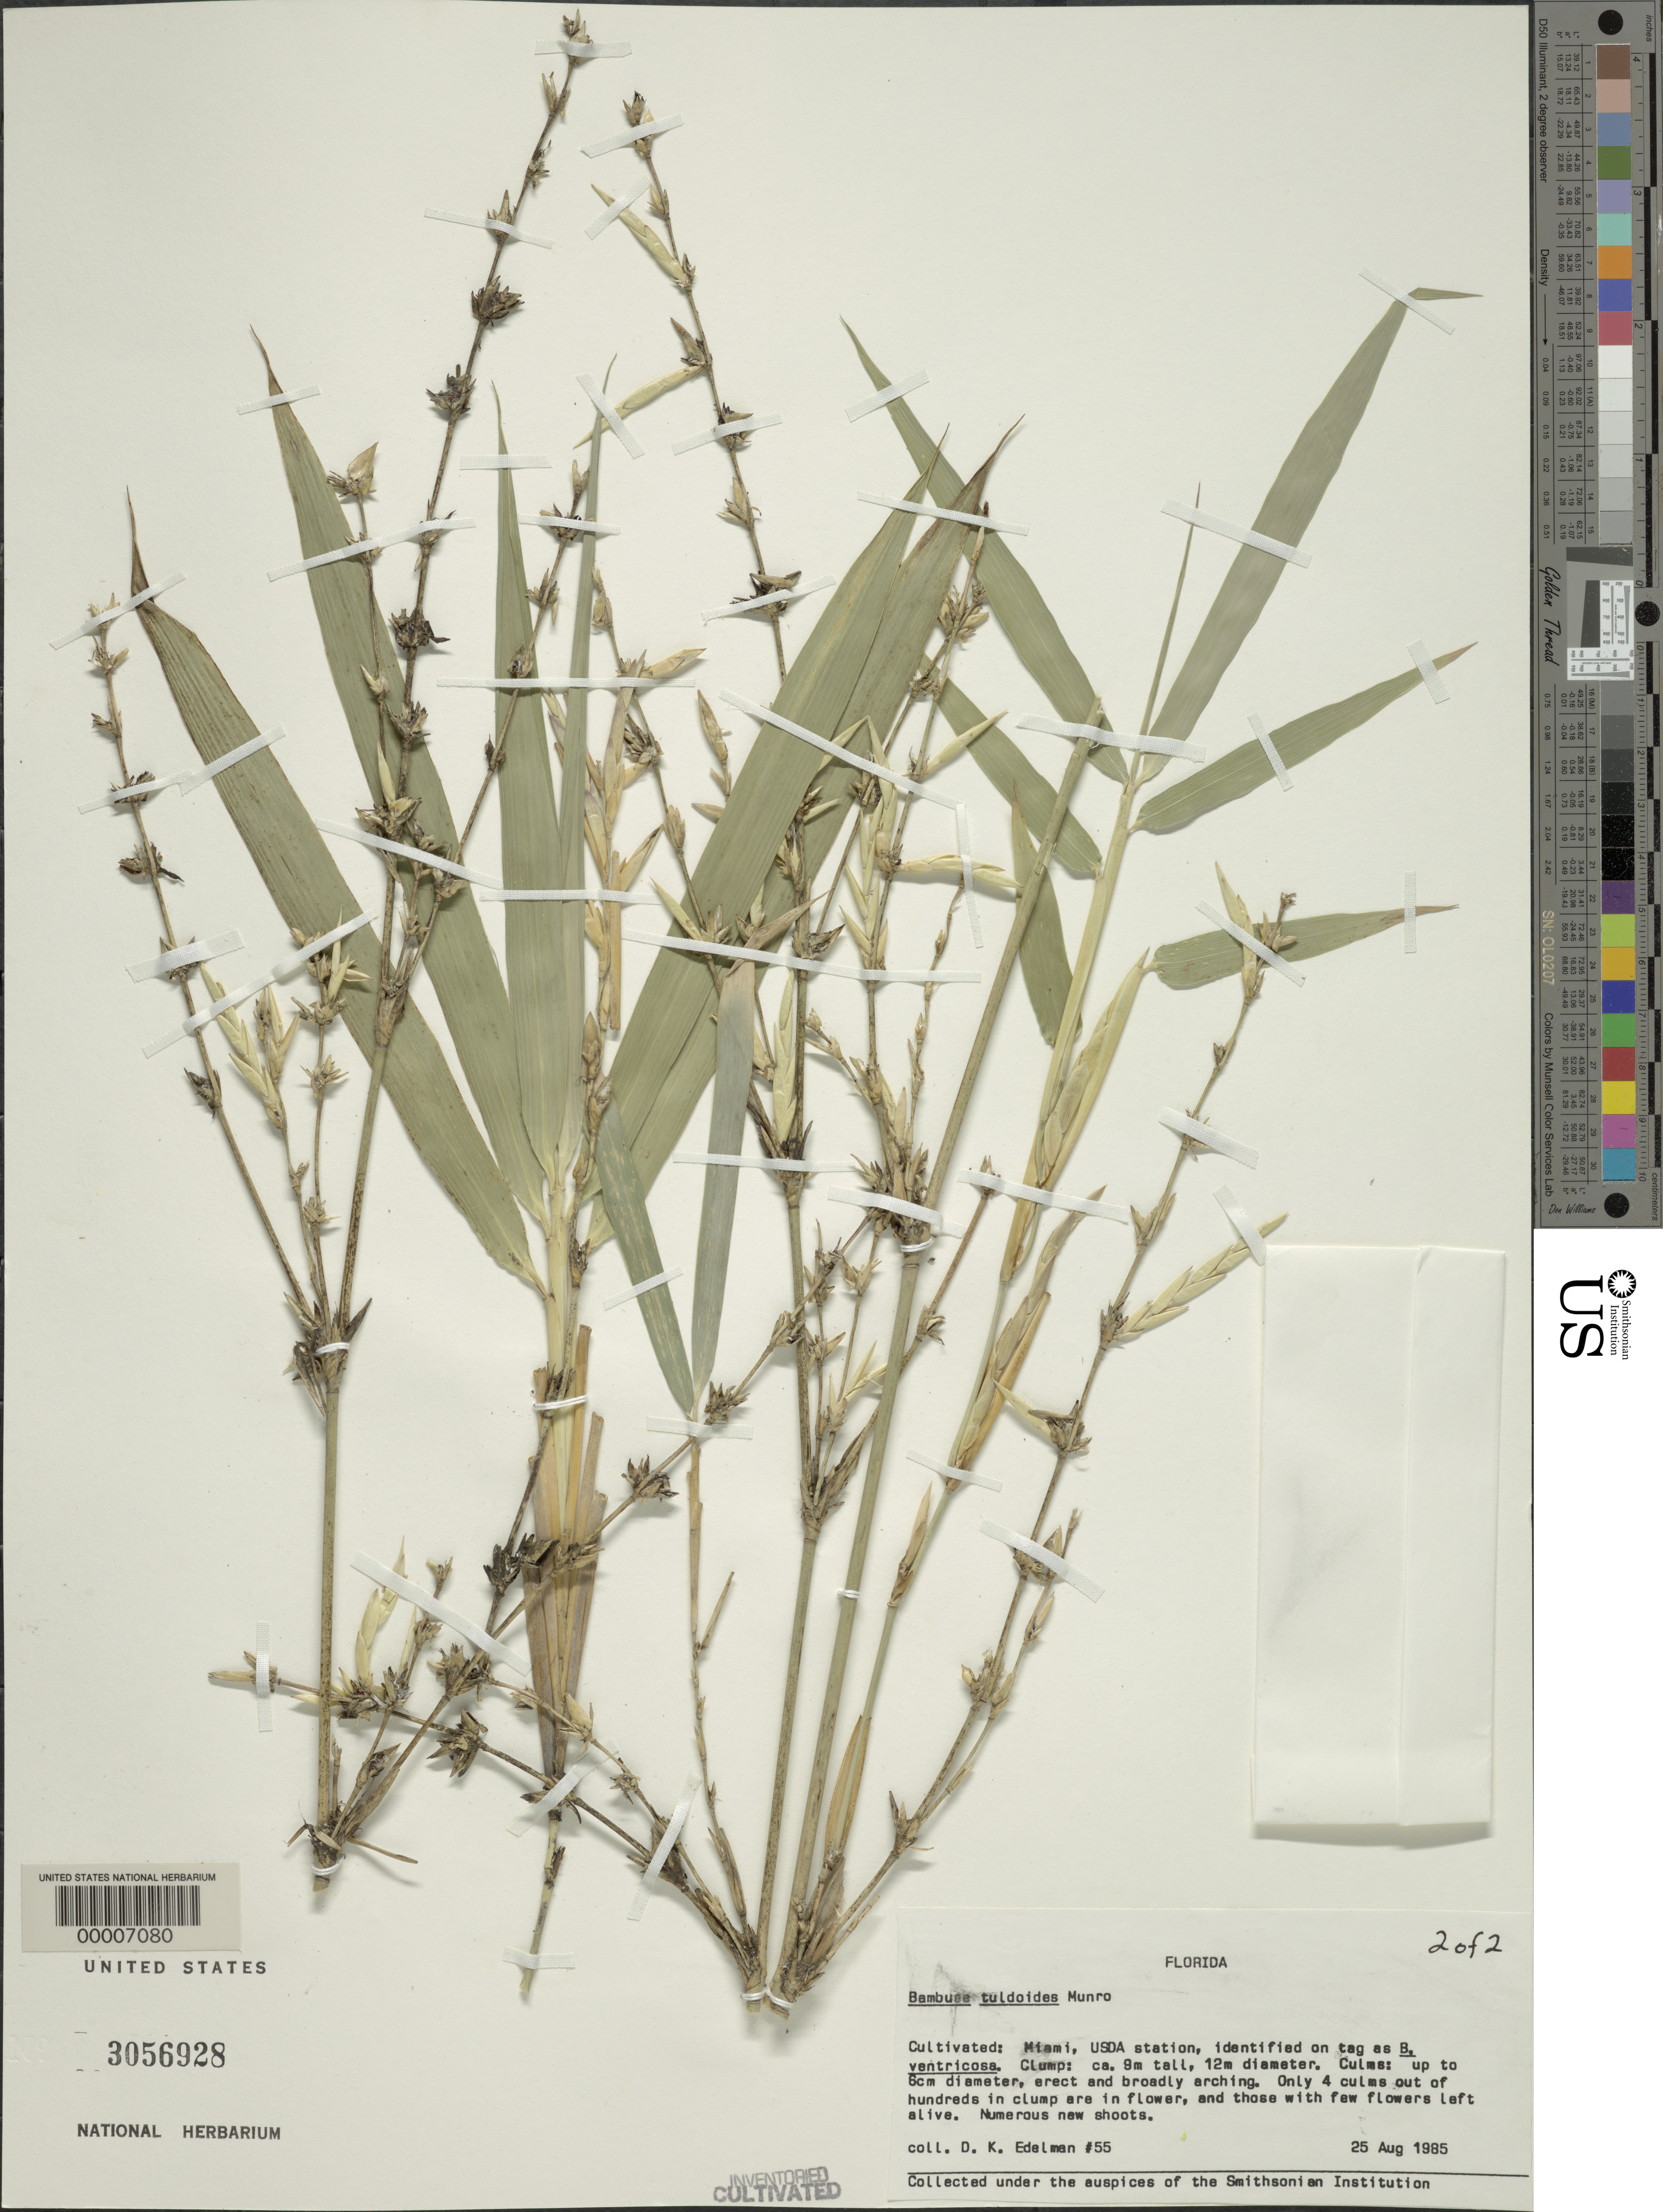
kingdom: Plantae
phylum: Tracheophyta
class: Liliopsida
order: Poales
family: Poaceae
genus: Bambusa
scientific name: Bambusa tuldoides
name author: Munro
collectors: D. Edelman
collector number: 55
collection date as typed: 25 Aug 1985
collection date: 1985-08-25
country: United States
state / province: Florida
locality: Miami, usda station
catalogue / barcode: US 3056928